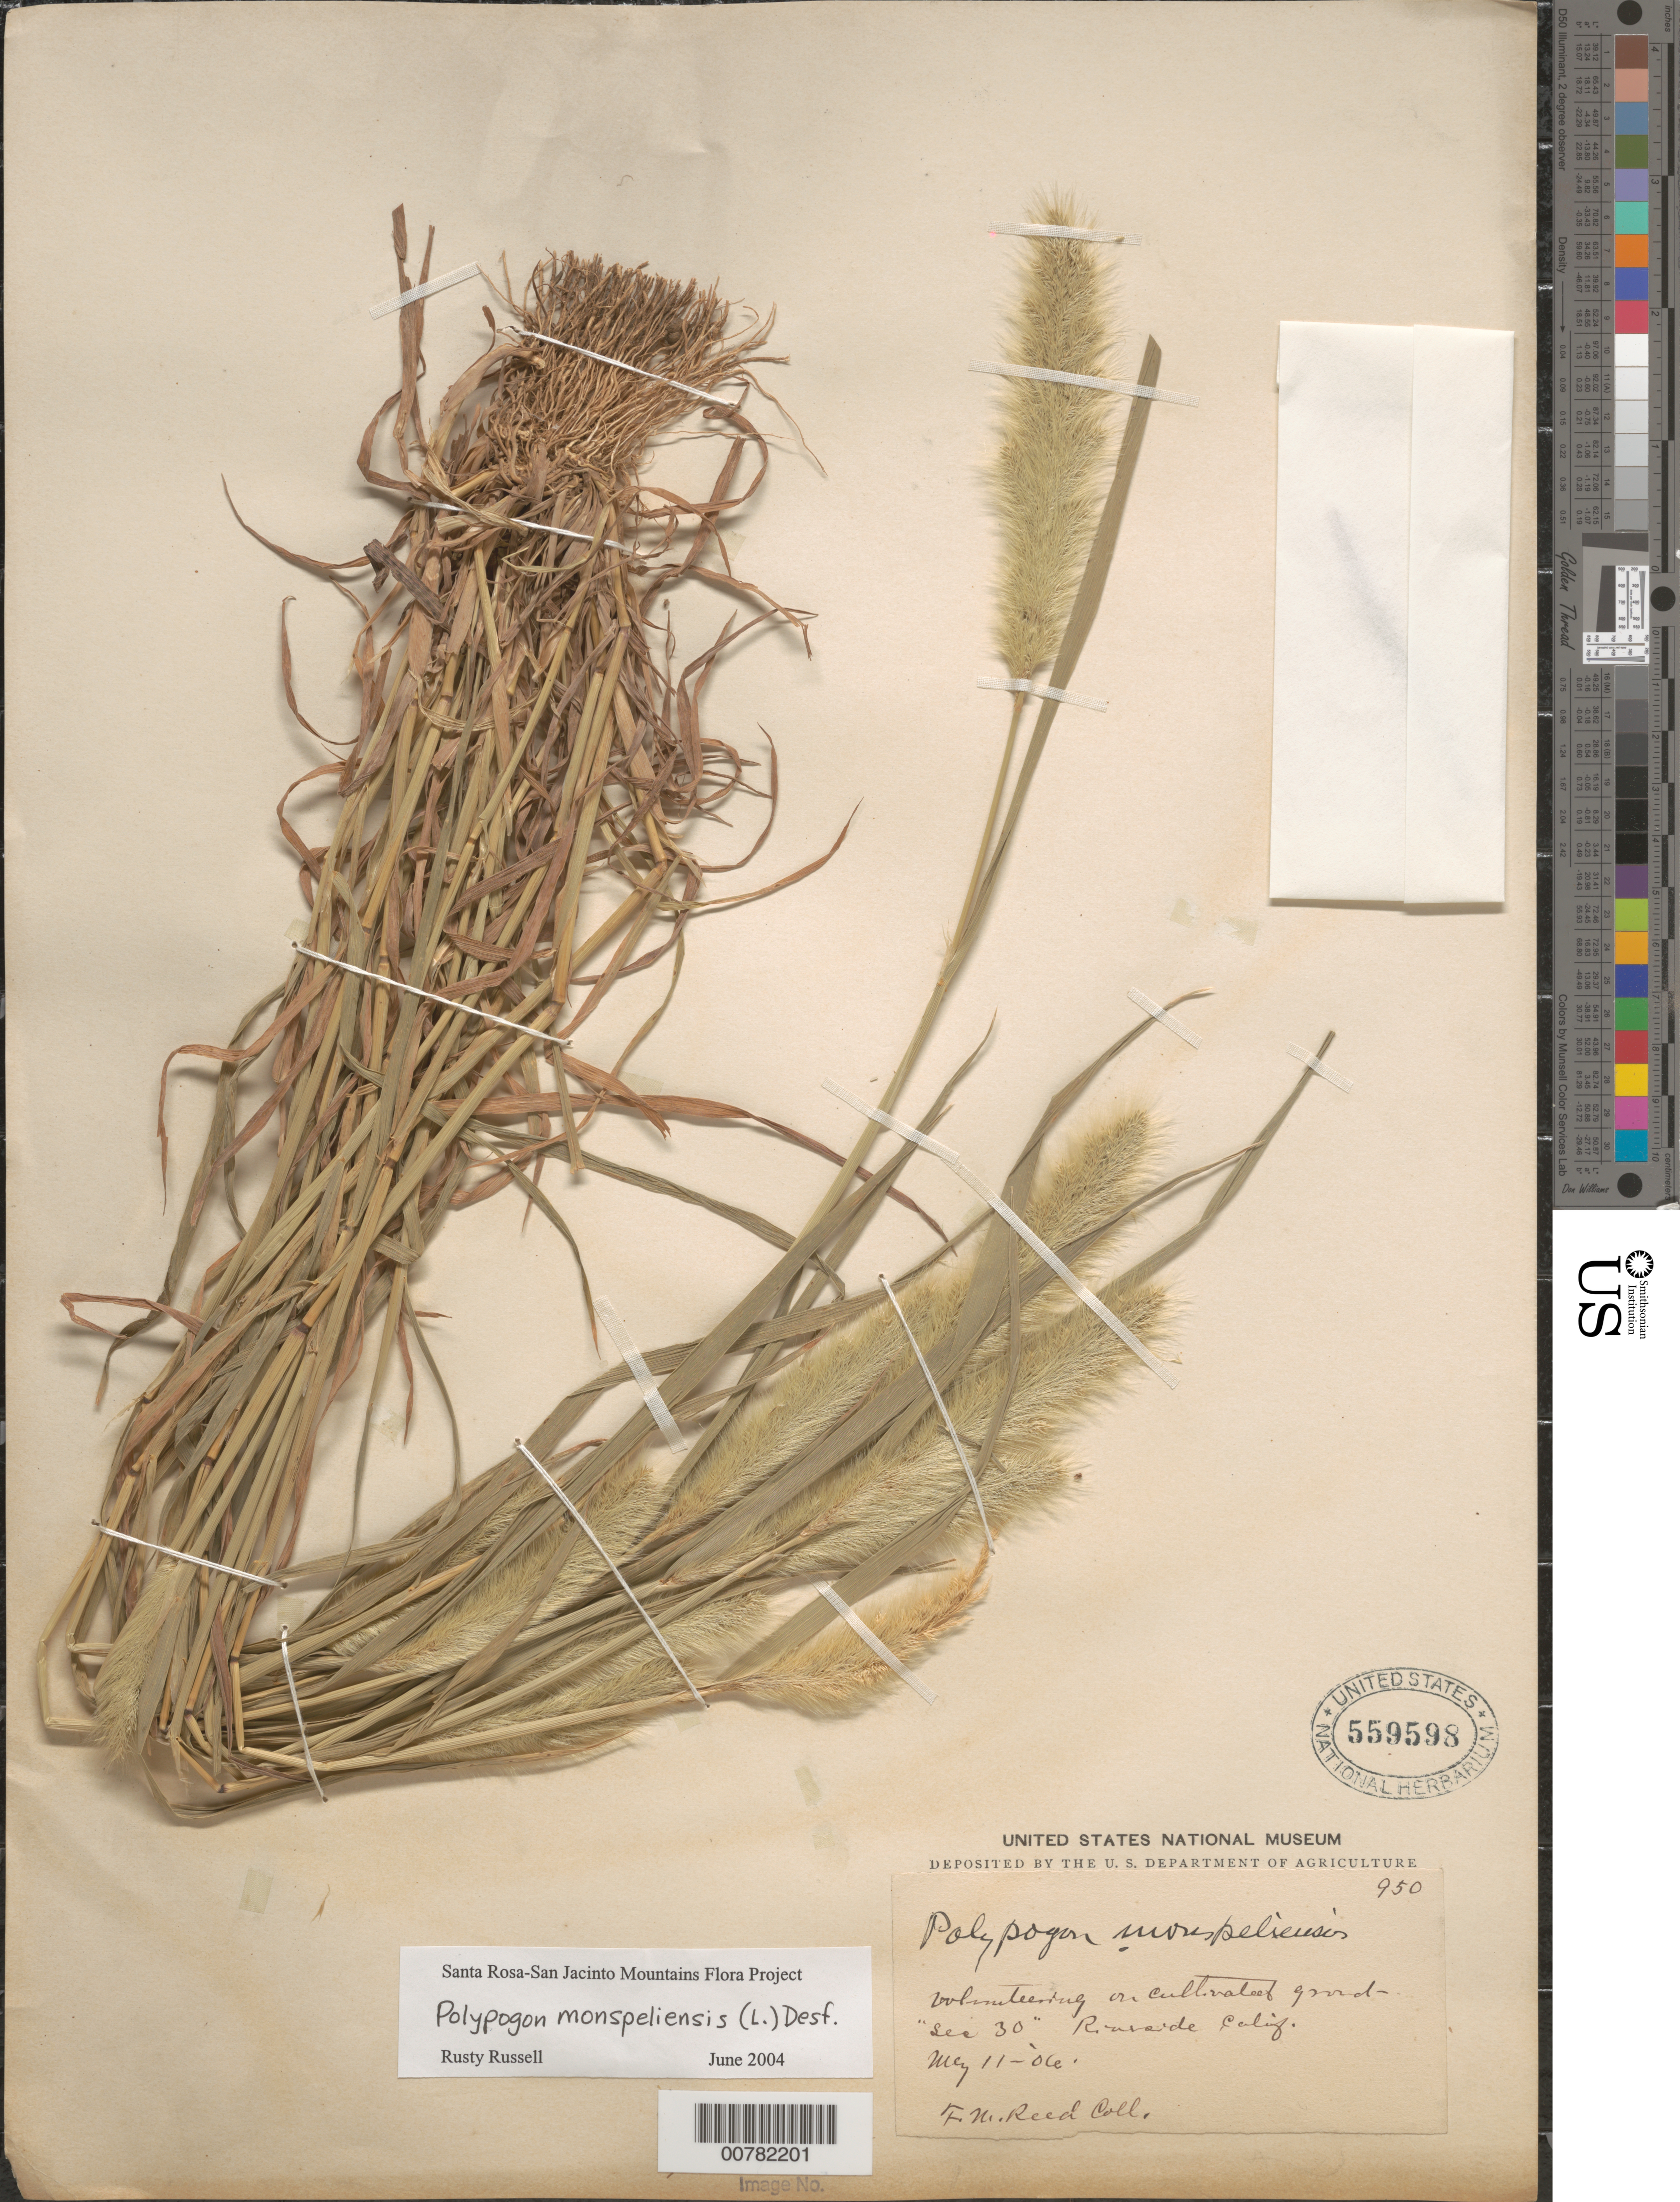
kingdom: Plantae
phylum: Tracheophyta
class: Liliopsida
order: Poales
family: Poaceae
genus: Polypogon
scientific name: Polypogon monspeliensis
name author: (L.) Desf.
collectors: F. Reed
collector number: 950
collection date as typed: Transcribed d/m/y: 11/5/6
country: United States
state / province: California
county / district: Riverside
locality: Volunteering on cultivated ground "sea 30" Riverside Calif.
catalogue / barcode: US 559598